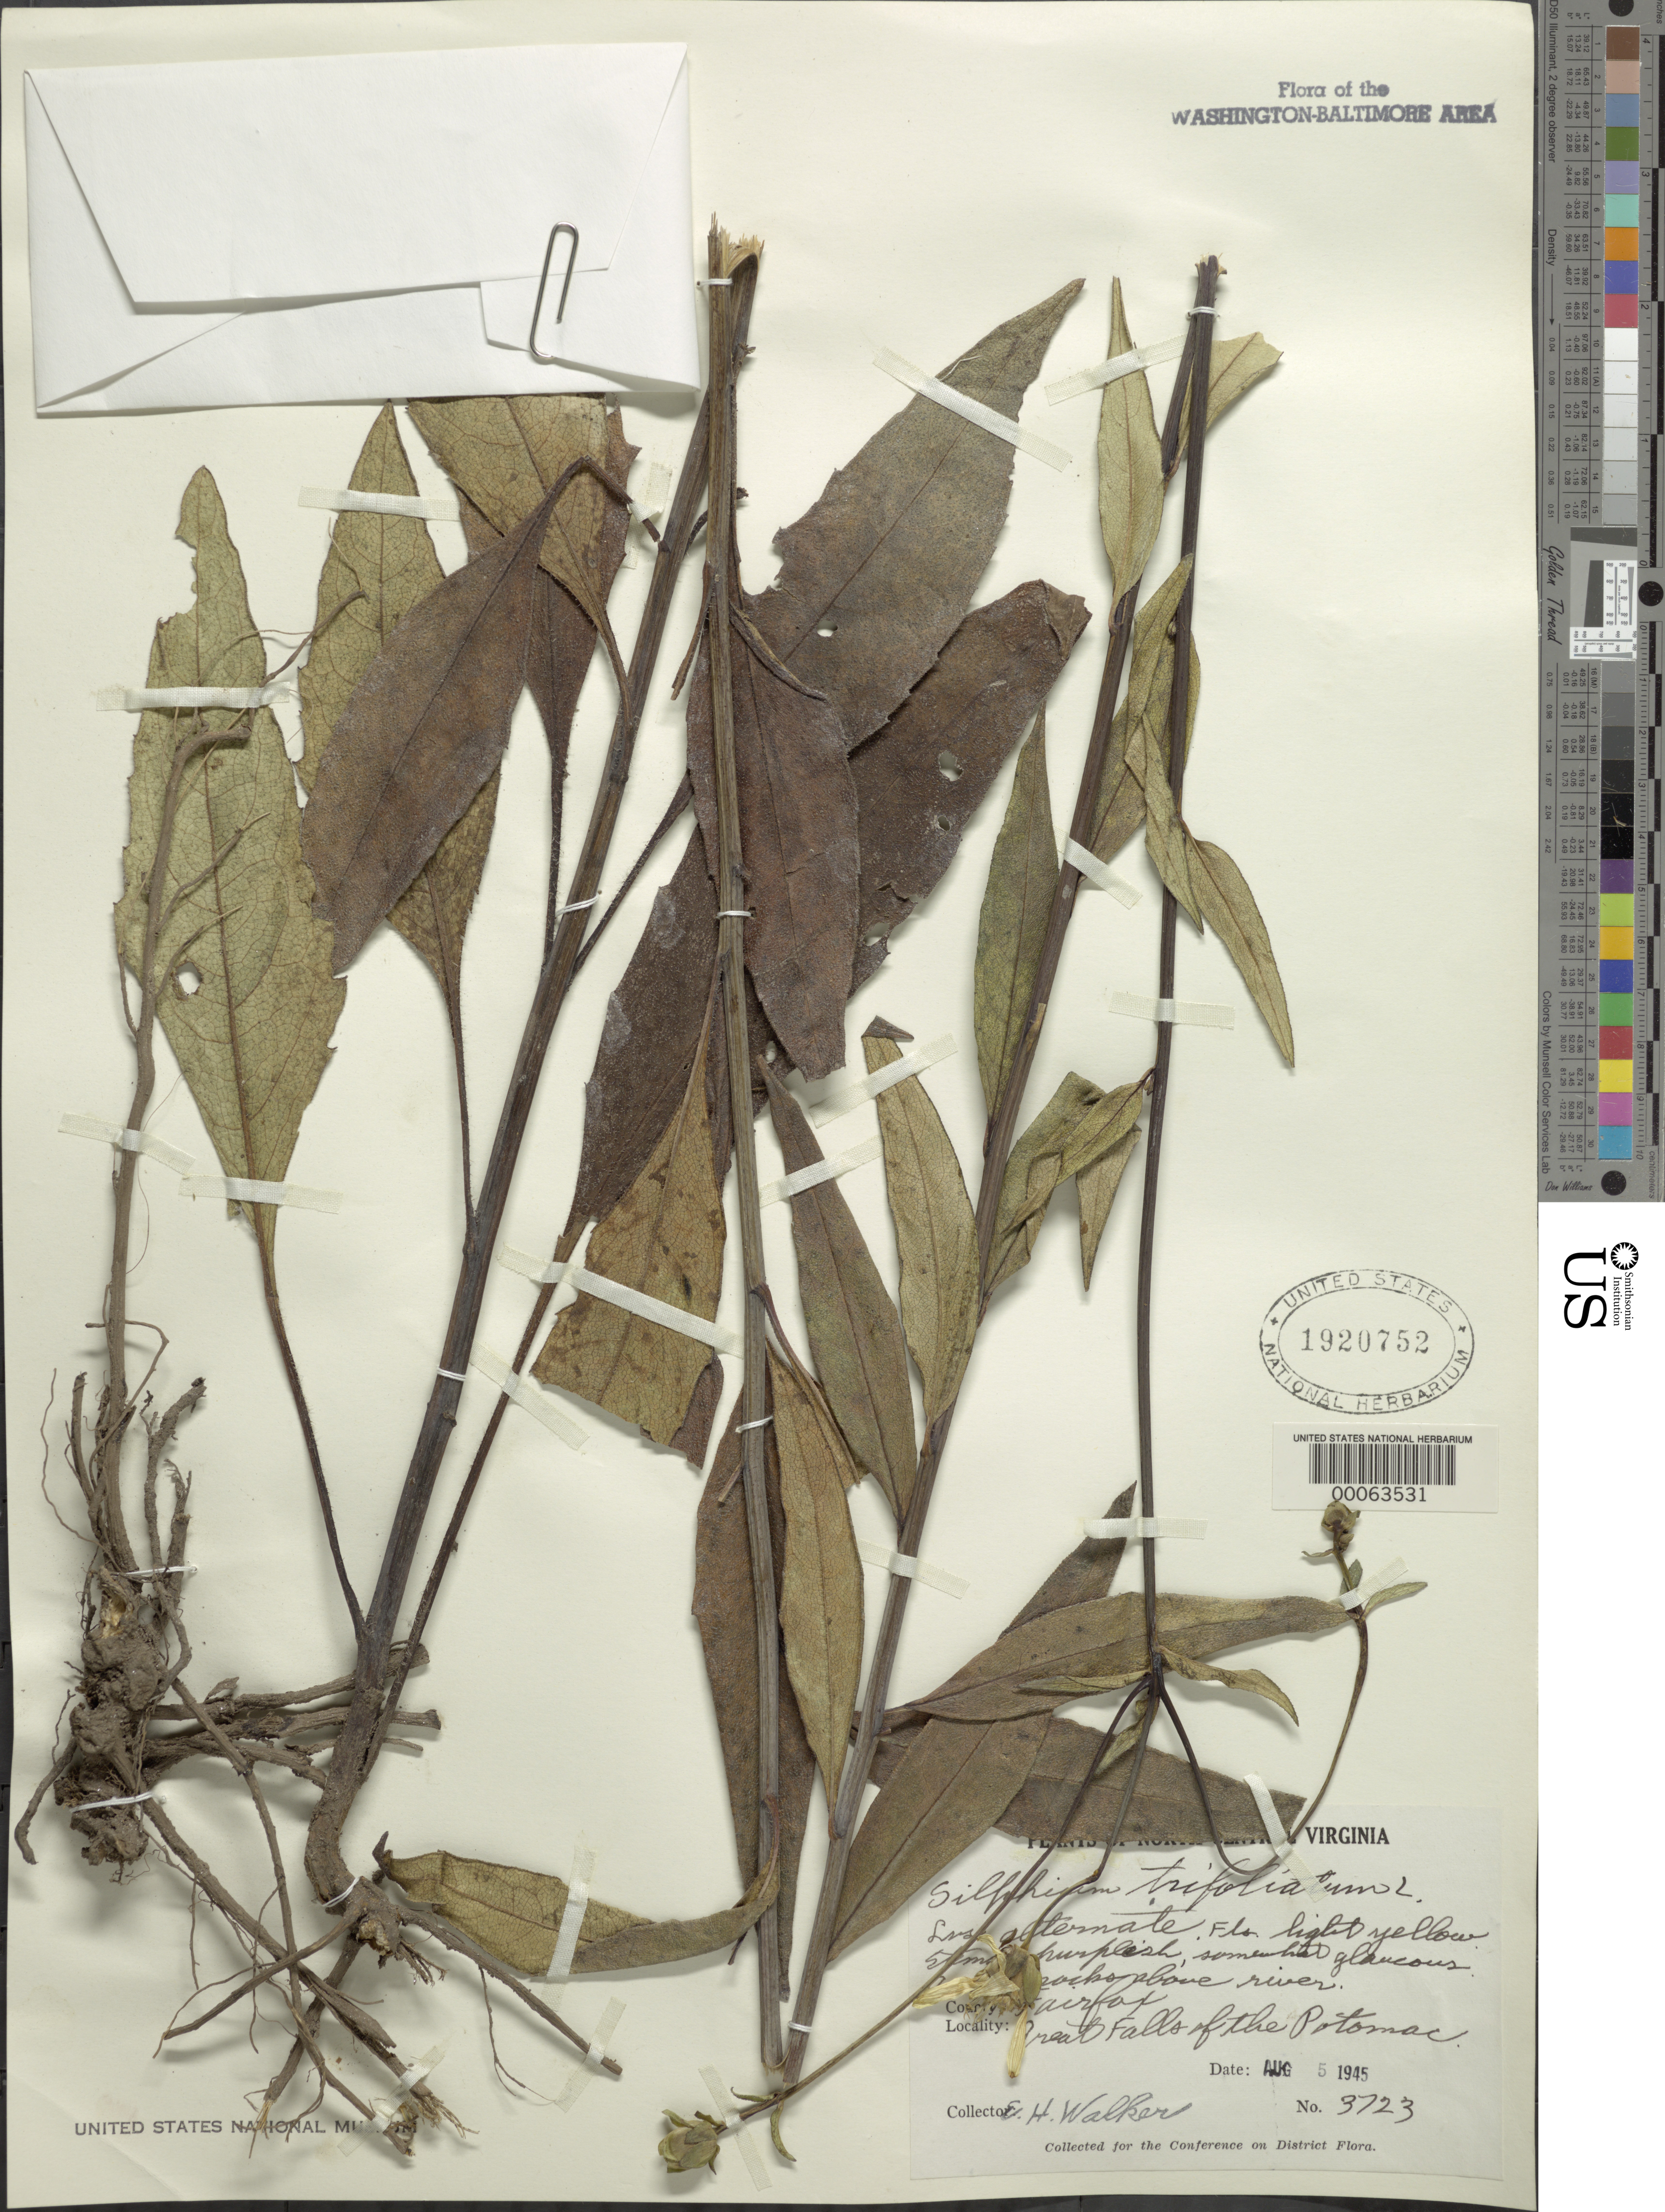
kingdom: Plantae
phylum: Tracheophyta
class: Magnoliopsida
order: Asterales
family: Asteraceae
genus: Silphium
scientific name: Silphium asteriscus var. trifoliatum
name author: (L.) Clevinger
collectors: E. H. Walker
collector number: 3723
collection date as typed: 05 Aug 1945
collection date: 1945-08-05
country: United States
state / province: Virginia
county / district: Fairfax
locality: Great Falls C. & O. Canal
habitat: Rocks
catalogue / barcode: US 1920752